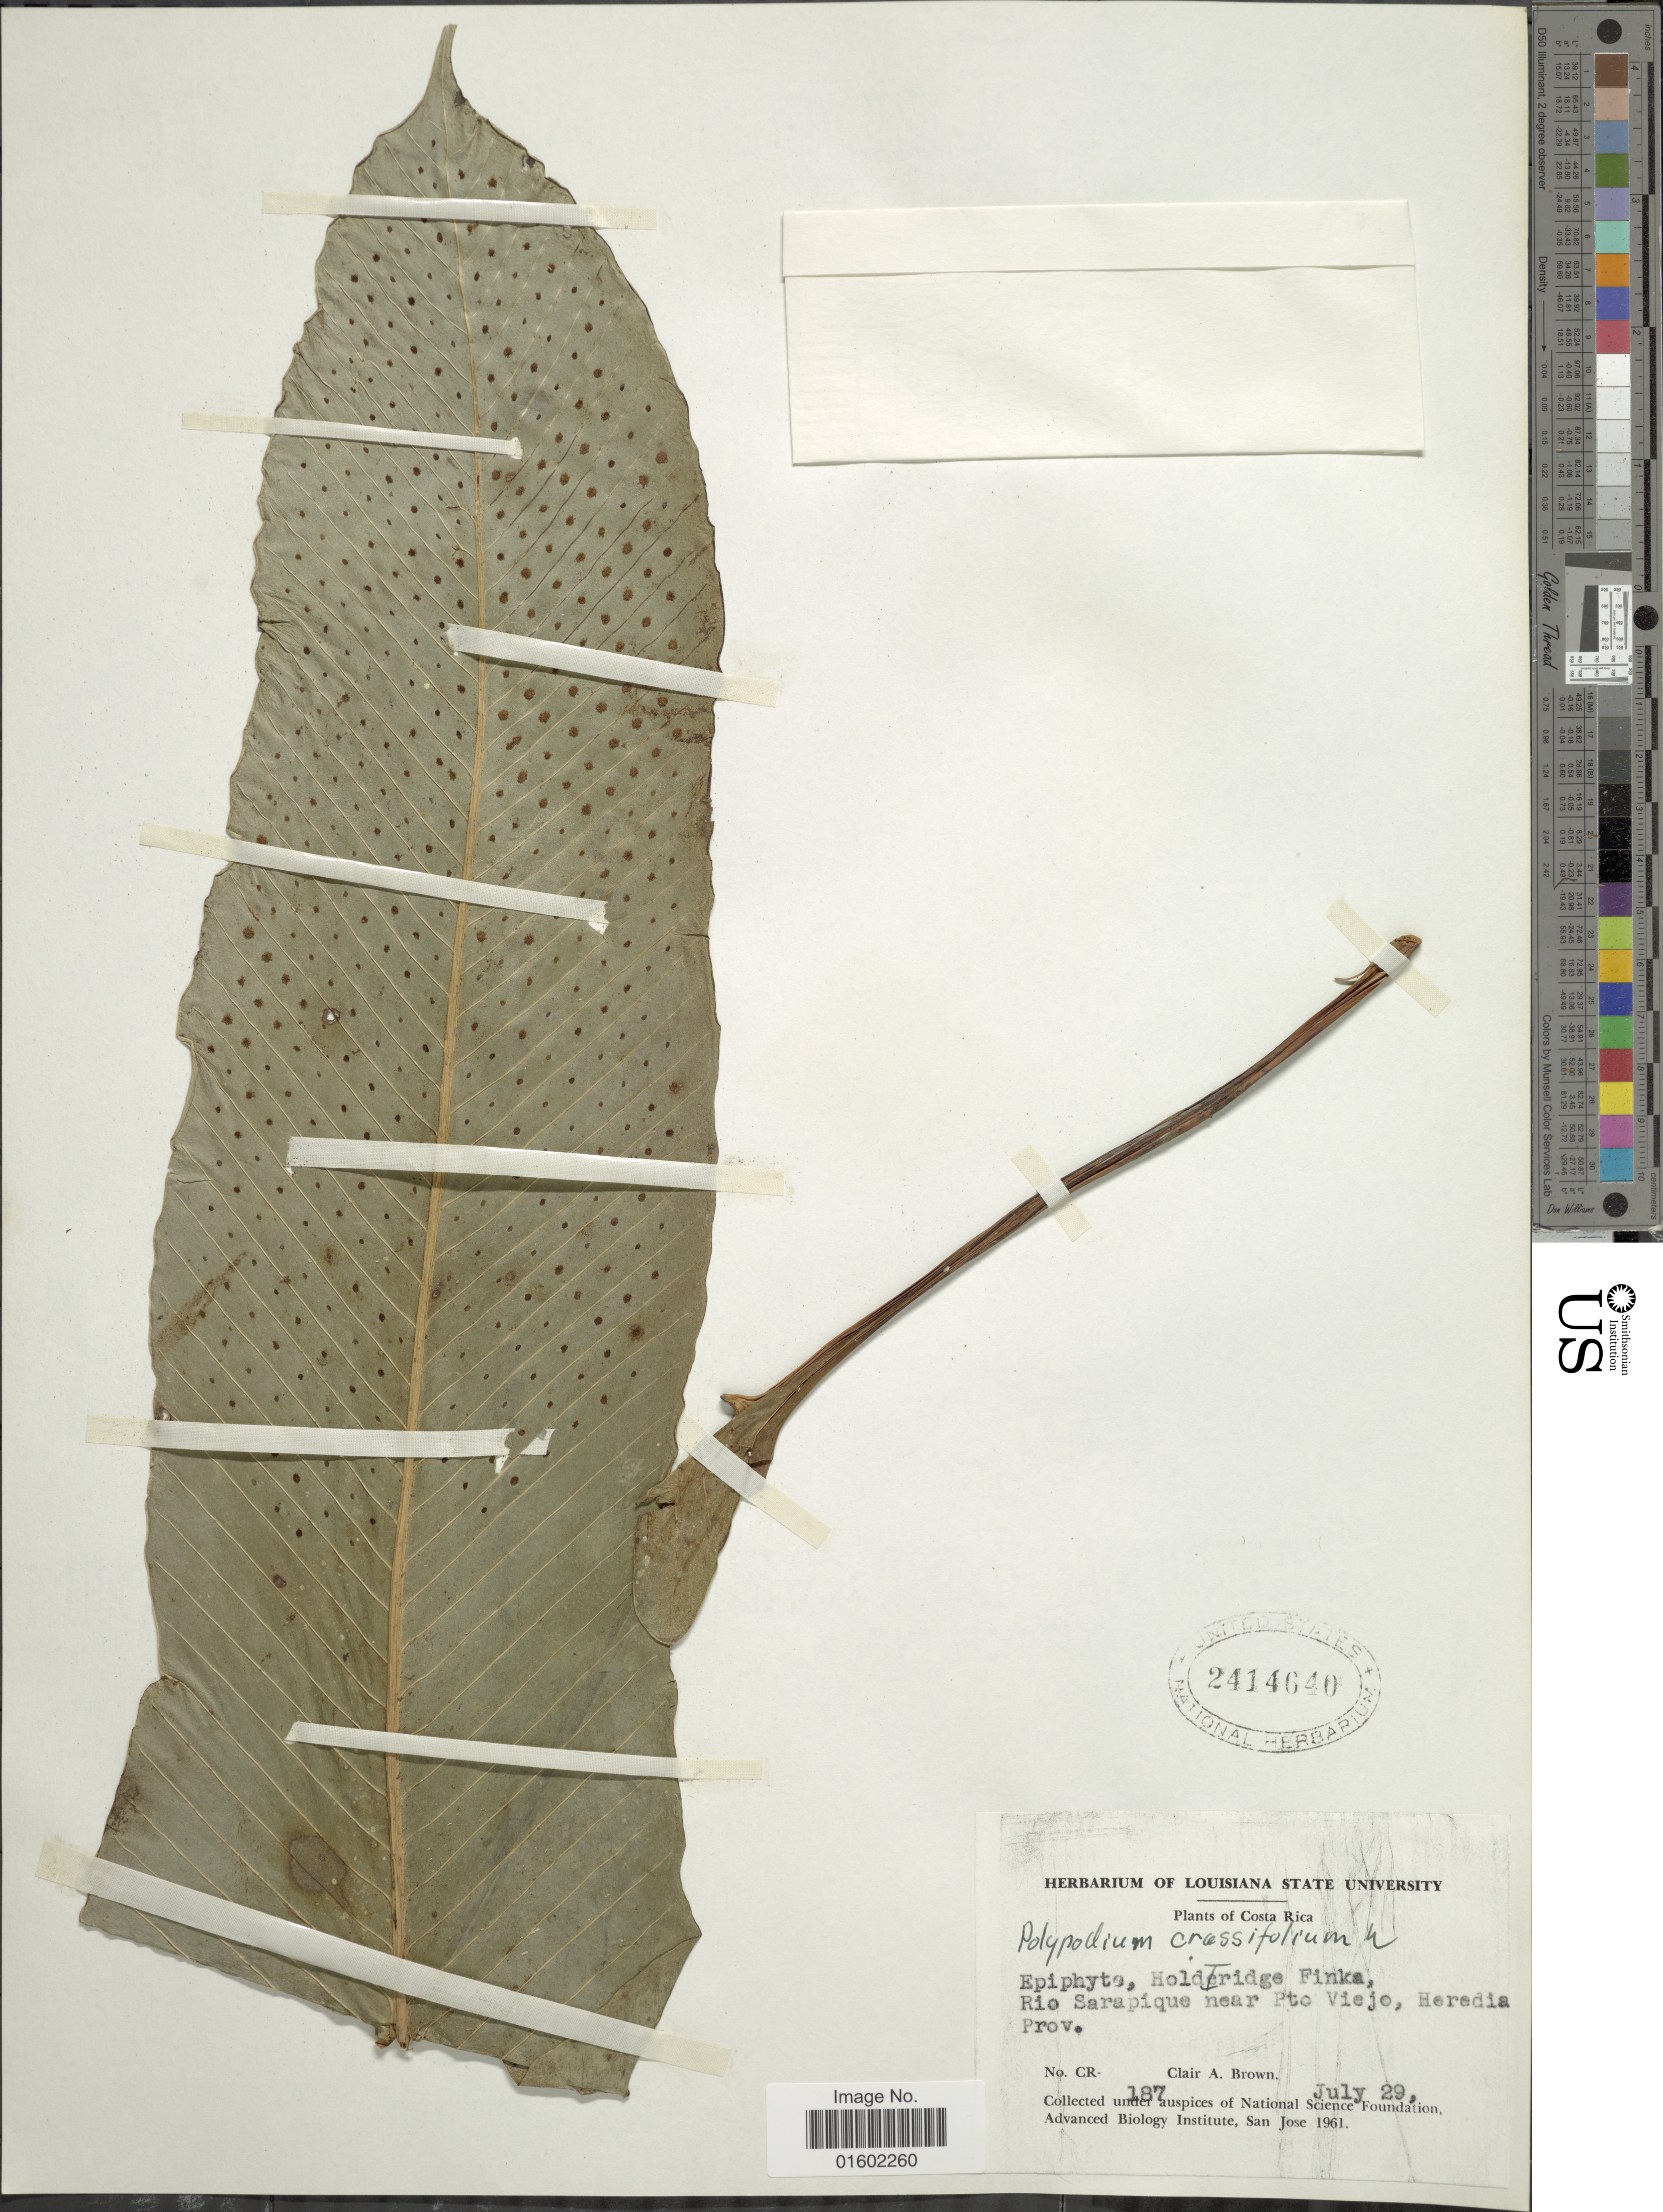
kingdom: Plantae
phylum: Tracheophyta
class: Polypodiopsida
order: Polypodiales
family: Polypodiaceae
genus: Niphidium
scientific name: Niphidium crassifolium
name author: (L.) Lellinger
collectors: C. A. Brown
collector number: CR-187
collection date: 1961-07-29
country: Costa Rica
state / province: Heredia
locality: Holderidge Finka, Rio Sarapique near Pto Viejo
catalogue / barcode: US 2414640